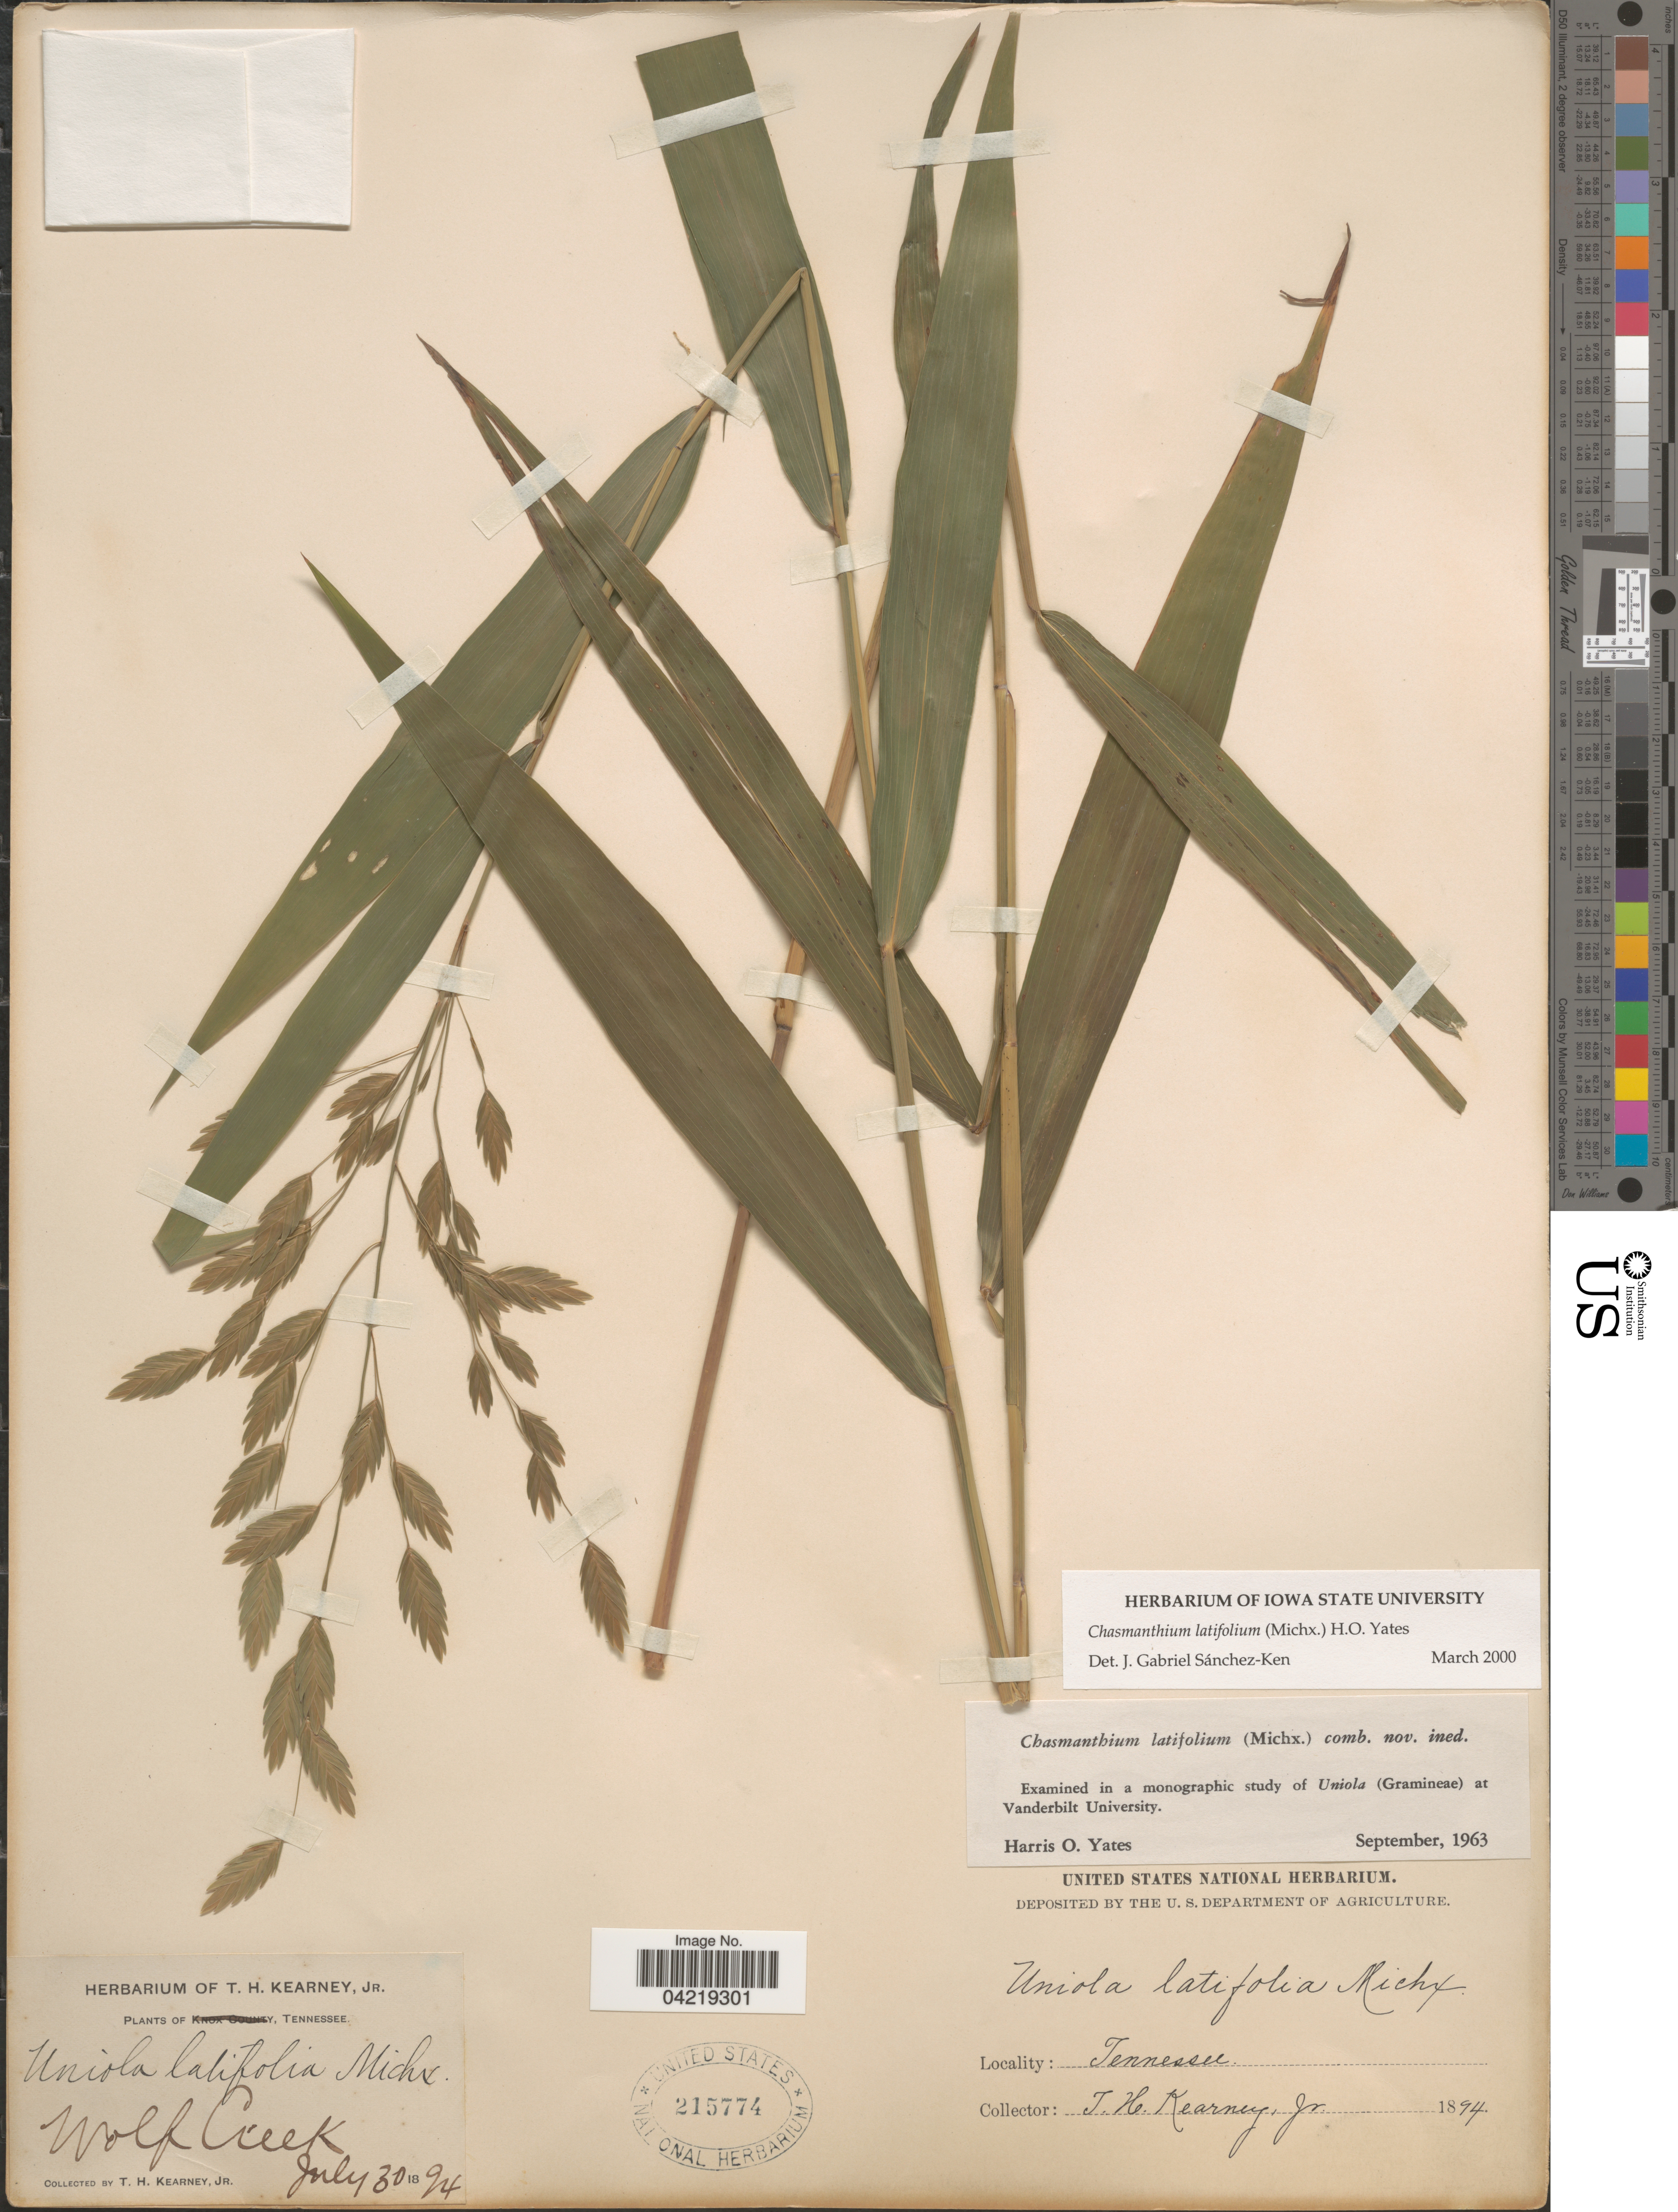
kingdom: Plantae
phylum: Tracheophyta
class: Liliopsida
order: Poales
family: Poaceae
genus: Chasmanthium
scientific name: Chasmanthium latifolium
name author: (Michx.) H.O. Yates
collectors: T. H. Kearney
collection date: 1894-07-30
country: United States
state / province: Tennessee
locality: Wolf Creek.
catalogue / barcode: US 215774